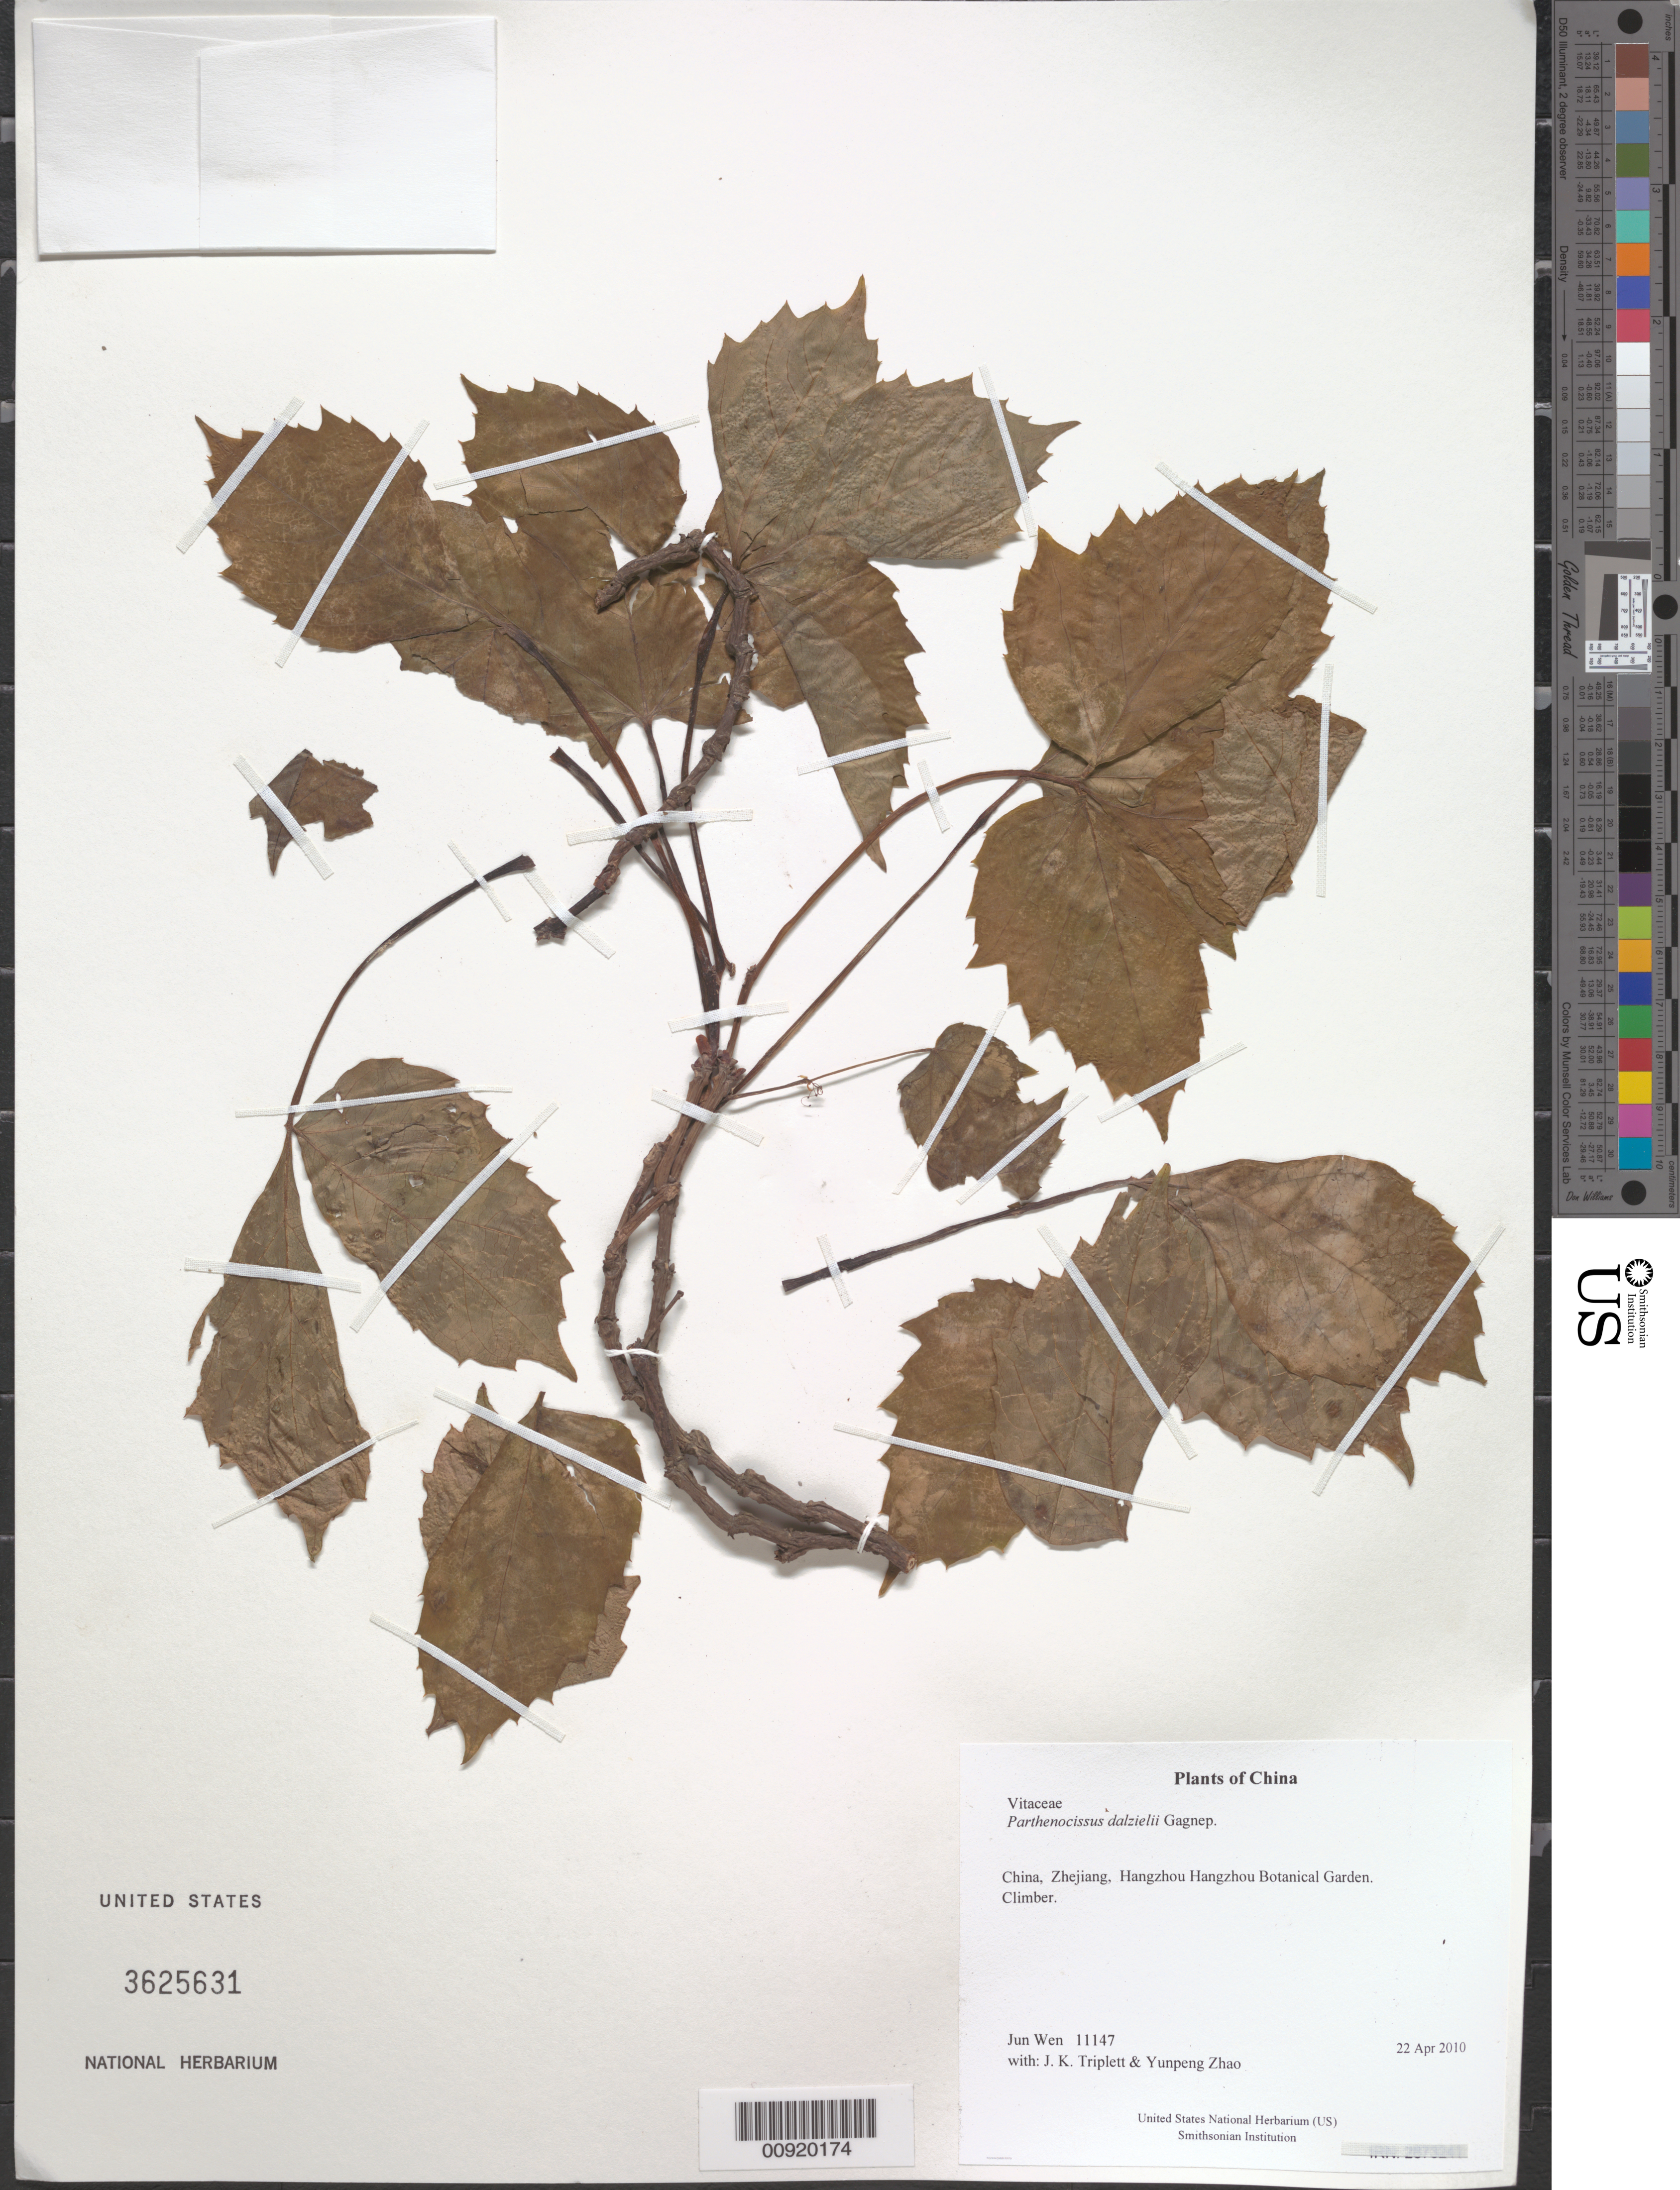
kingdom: Plantae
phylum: Tracheophyta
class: Magnoliopsida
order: Vitales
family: Vitaceae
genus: Parthenocissus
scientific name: Parthenocissus dalzielii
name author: Gagnep.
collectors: J. Wen, J. K. Triplett & Yunpeng Zhao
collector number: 11147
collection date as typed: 22 Apr 2010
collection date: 2010-04-22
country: China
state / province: Zhejiang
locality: Hangzhou Hangzhou Botanical Garden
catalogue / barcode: US 3625631